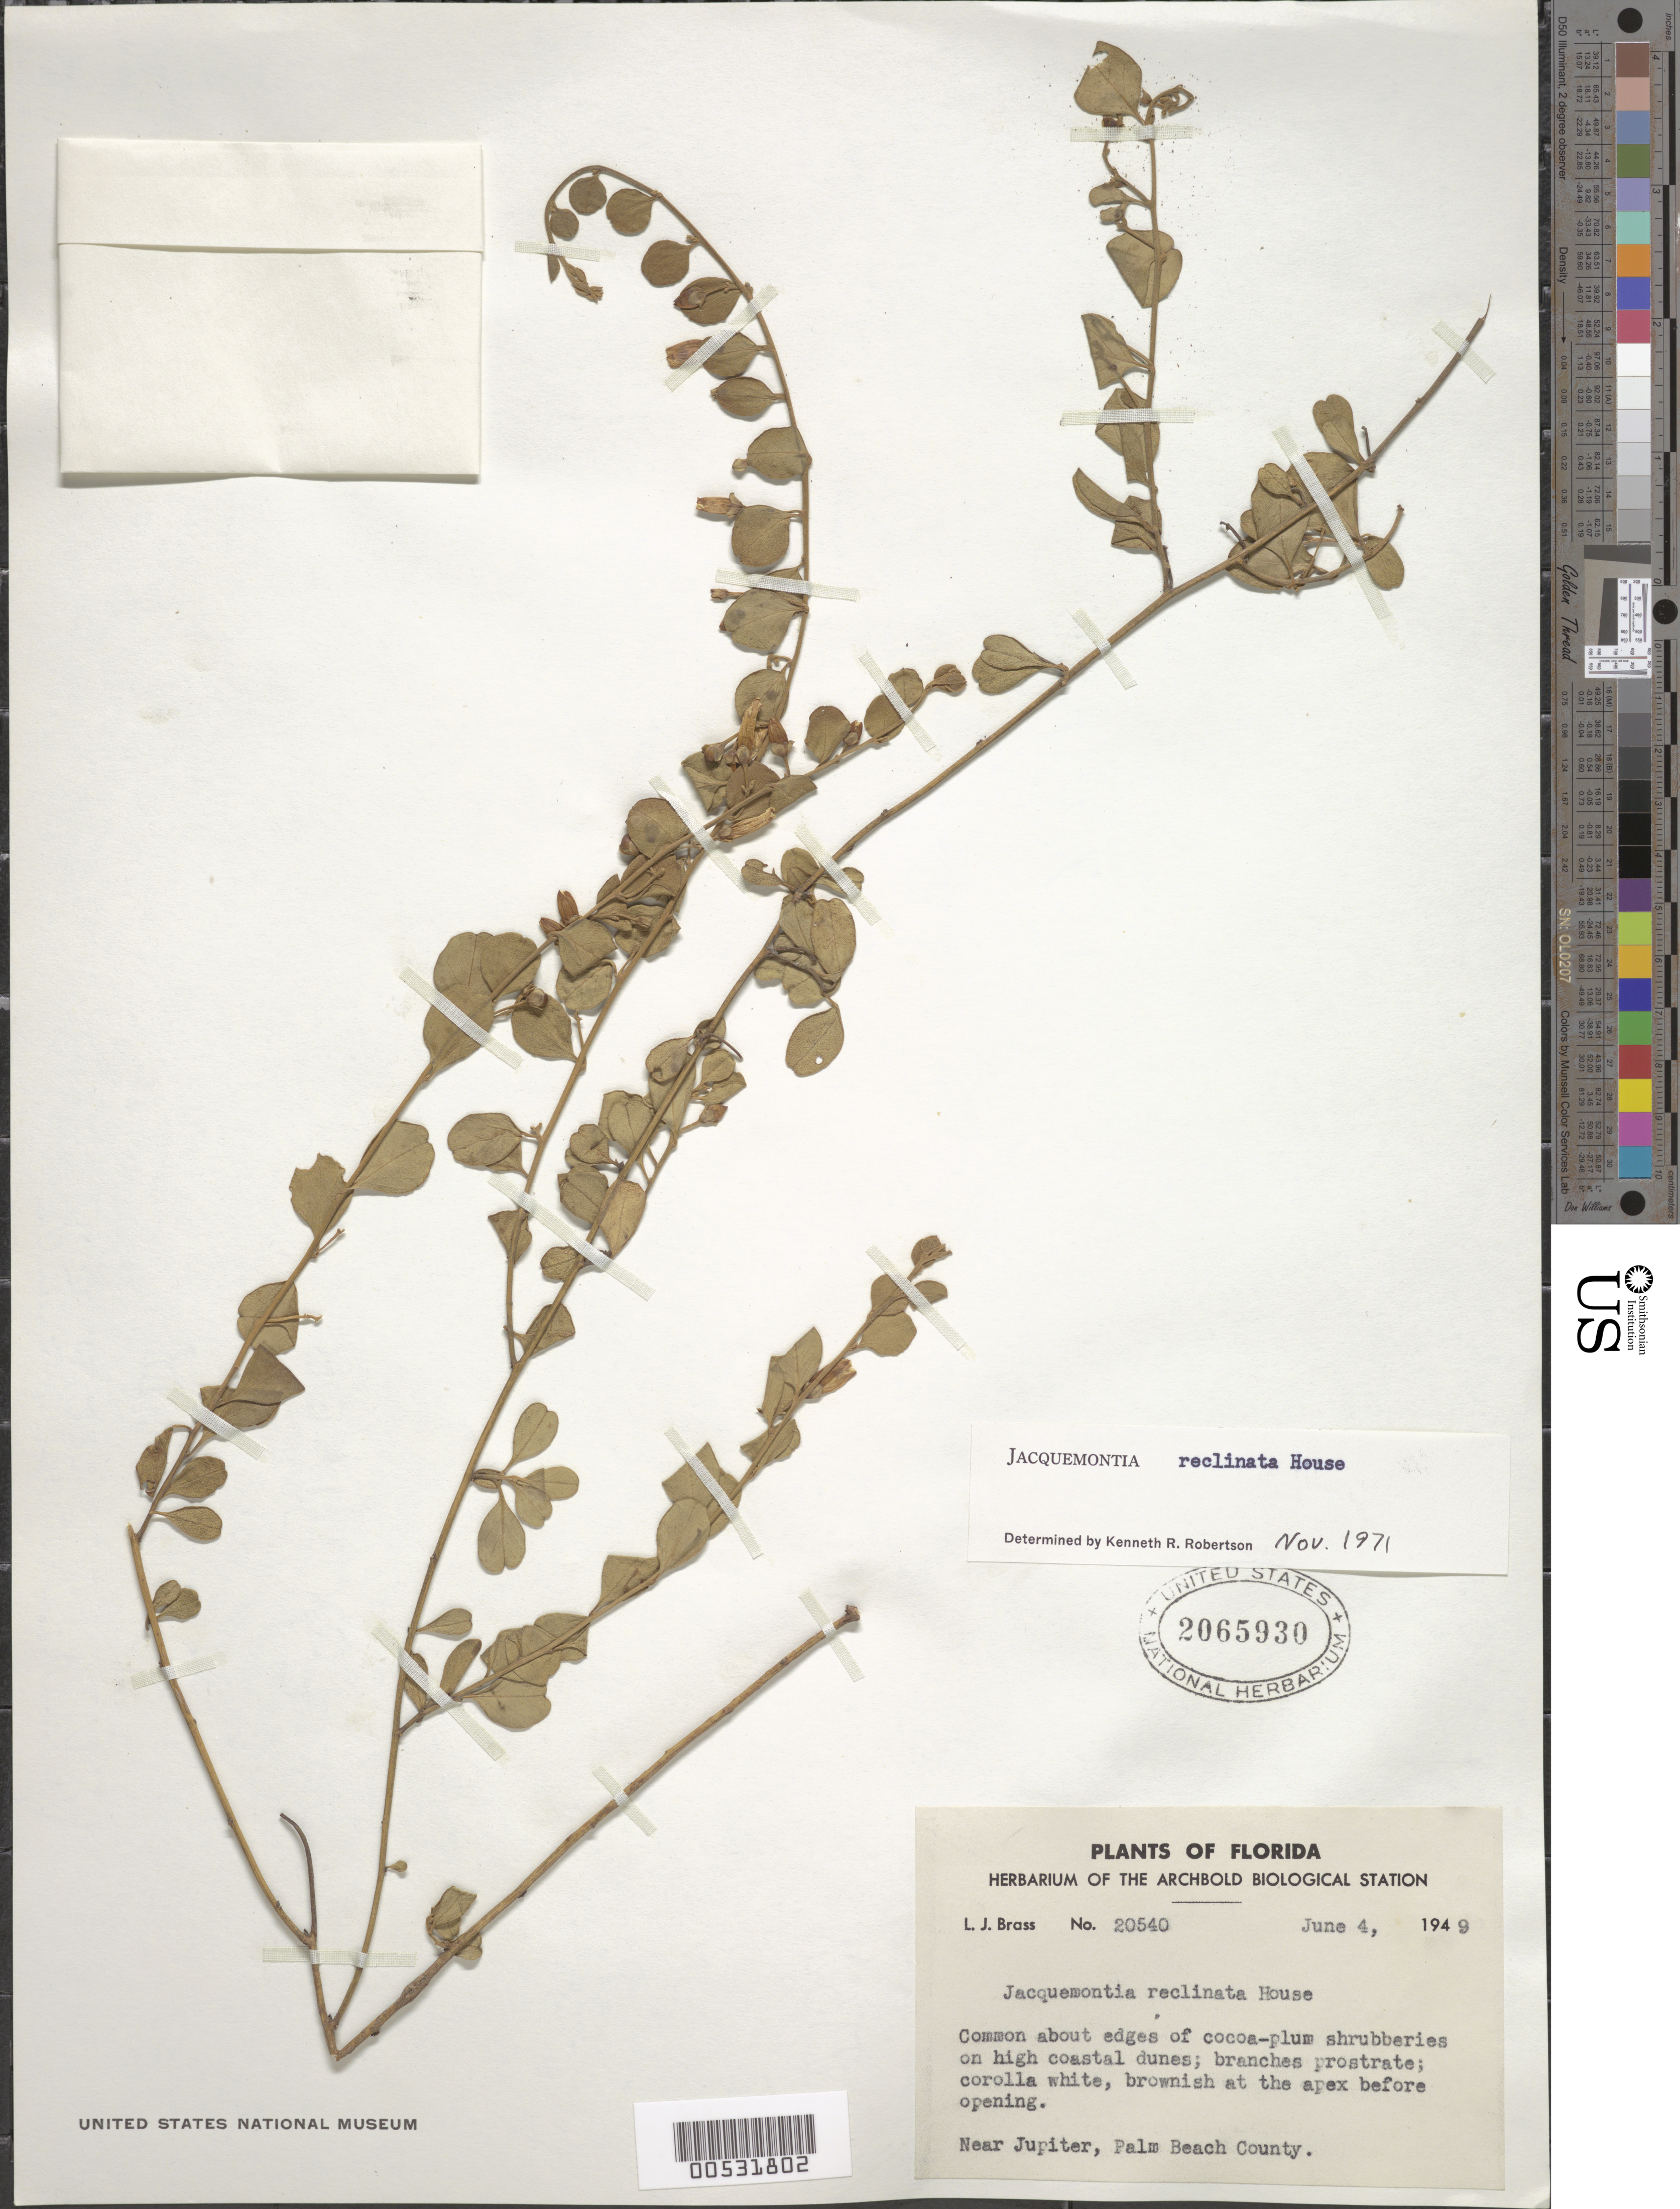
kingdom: Plantae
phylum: Tracheophyta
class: Magnoliopsida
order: Solanales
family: Convolvulaceae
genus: Jacquemontia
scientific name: Jacquemontia reclinata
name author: House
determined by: Robertson, K. R.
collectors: L. J. Brass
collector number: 20540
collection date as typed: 04 Jun 1949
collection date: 1949-06-04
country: United States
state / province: Florida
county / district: Palm Beach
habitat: Common about edges of cocoa-plum shrubberies on high coastal dunes.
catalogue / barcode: US 2065930